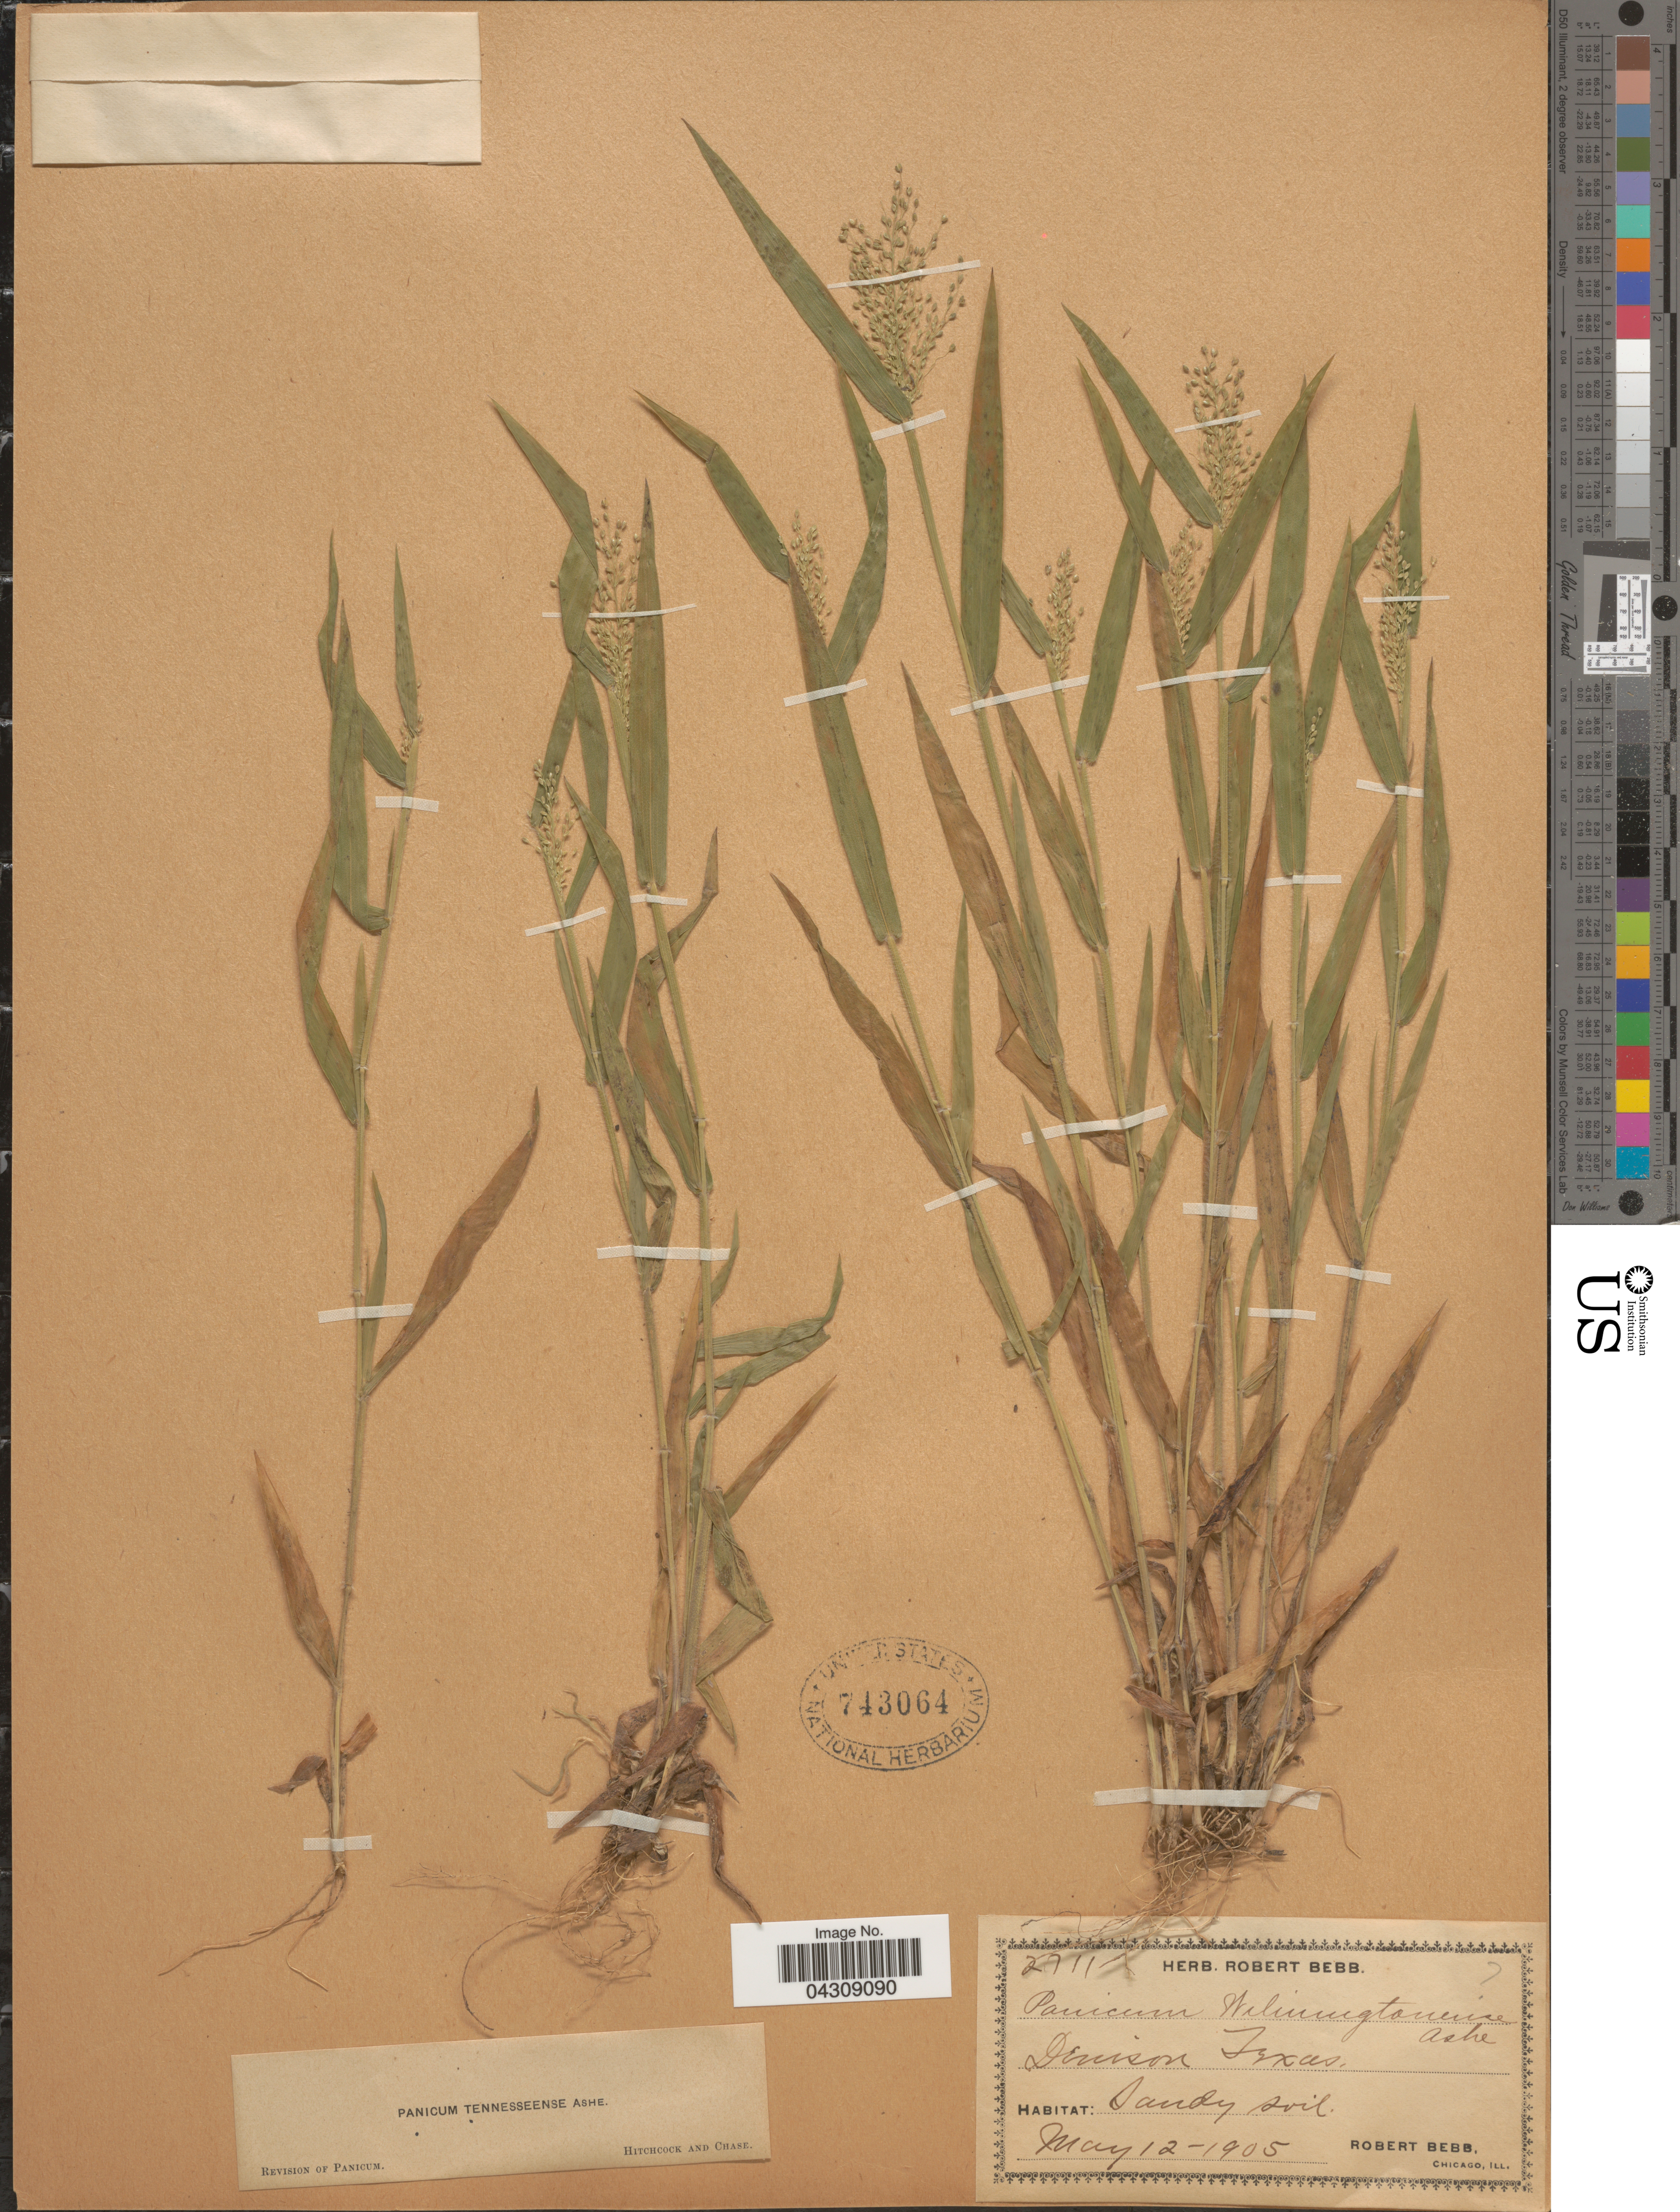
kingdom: Plantae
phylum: Tracheophyta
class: Liliopsida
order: Poales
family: Poaceae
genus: Dichanthelium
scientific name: Dichanthelium acuminatum var. acuminatum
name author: (Sw.) Gould & C.A. Clark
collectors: R. Bebb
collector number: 2711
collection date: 1905-05-12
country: United States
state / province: Texas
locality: Denison.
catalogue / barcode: US 743064